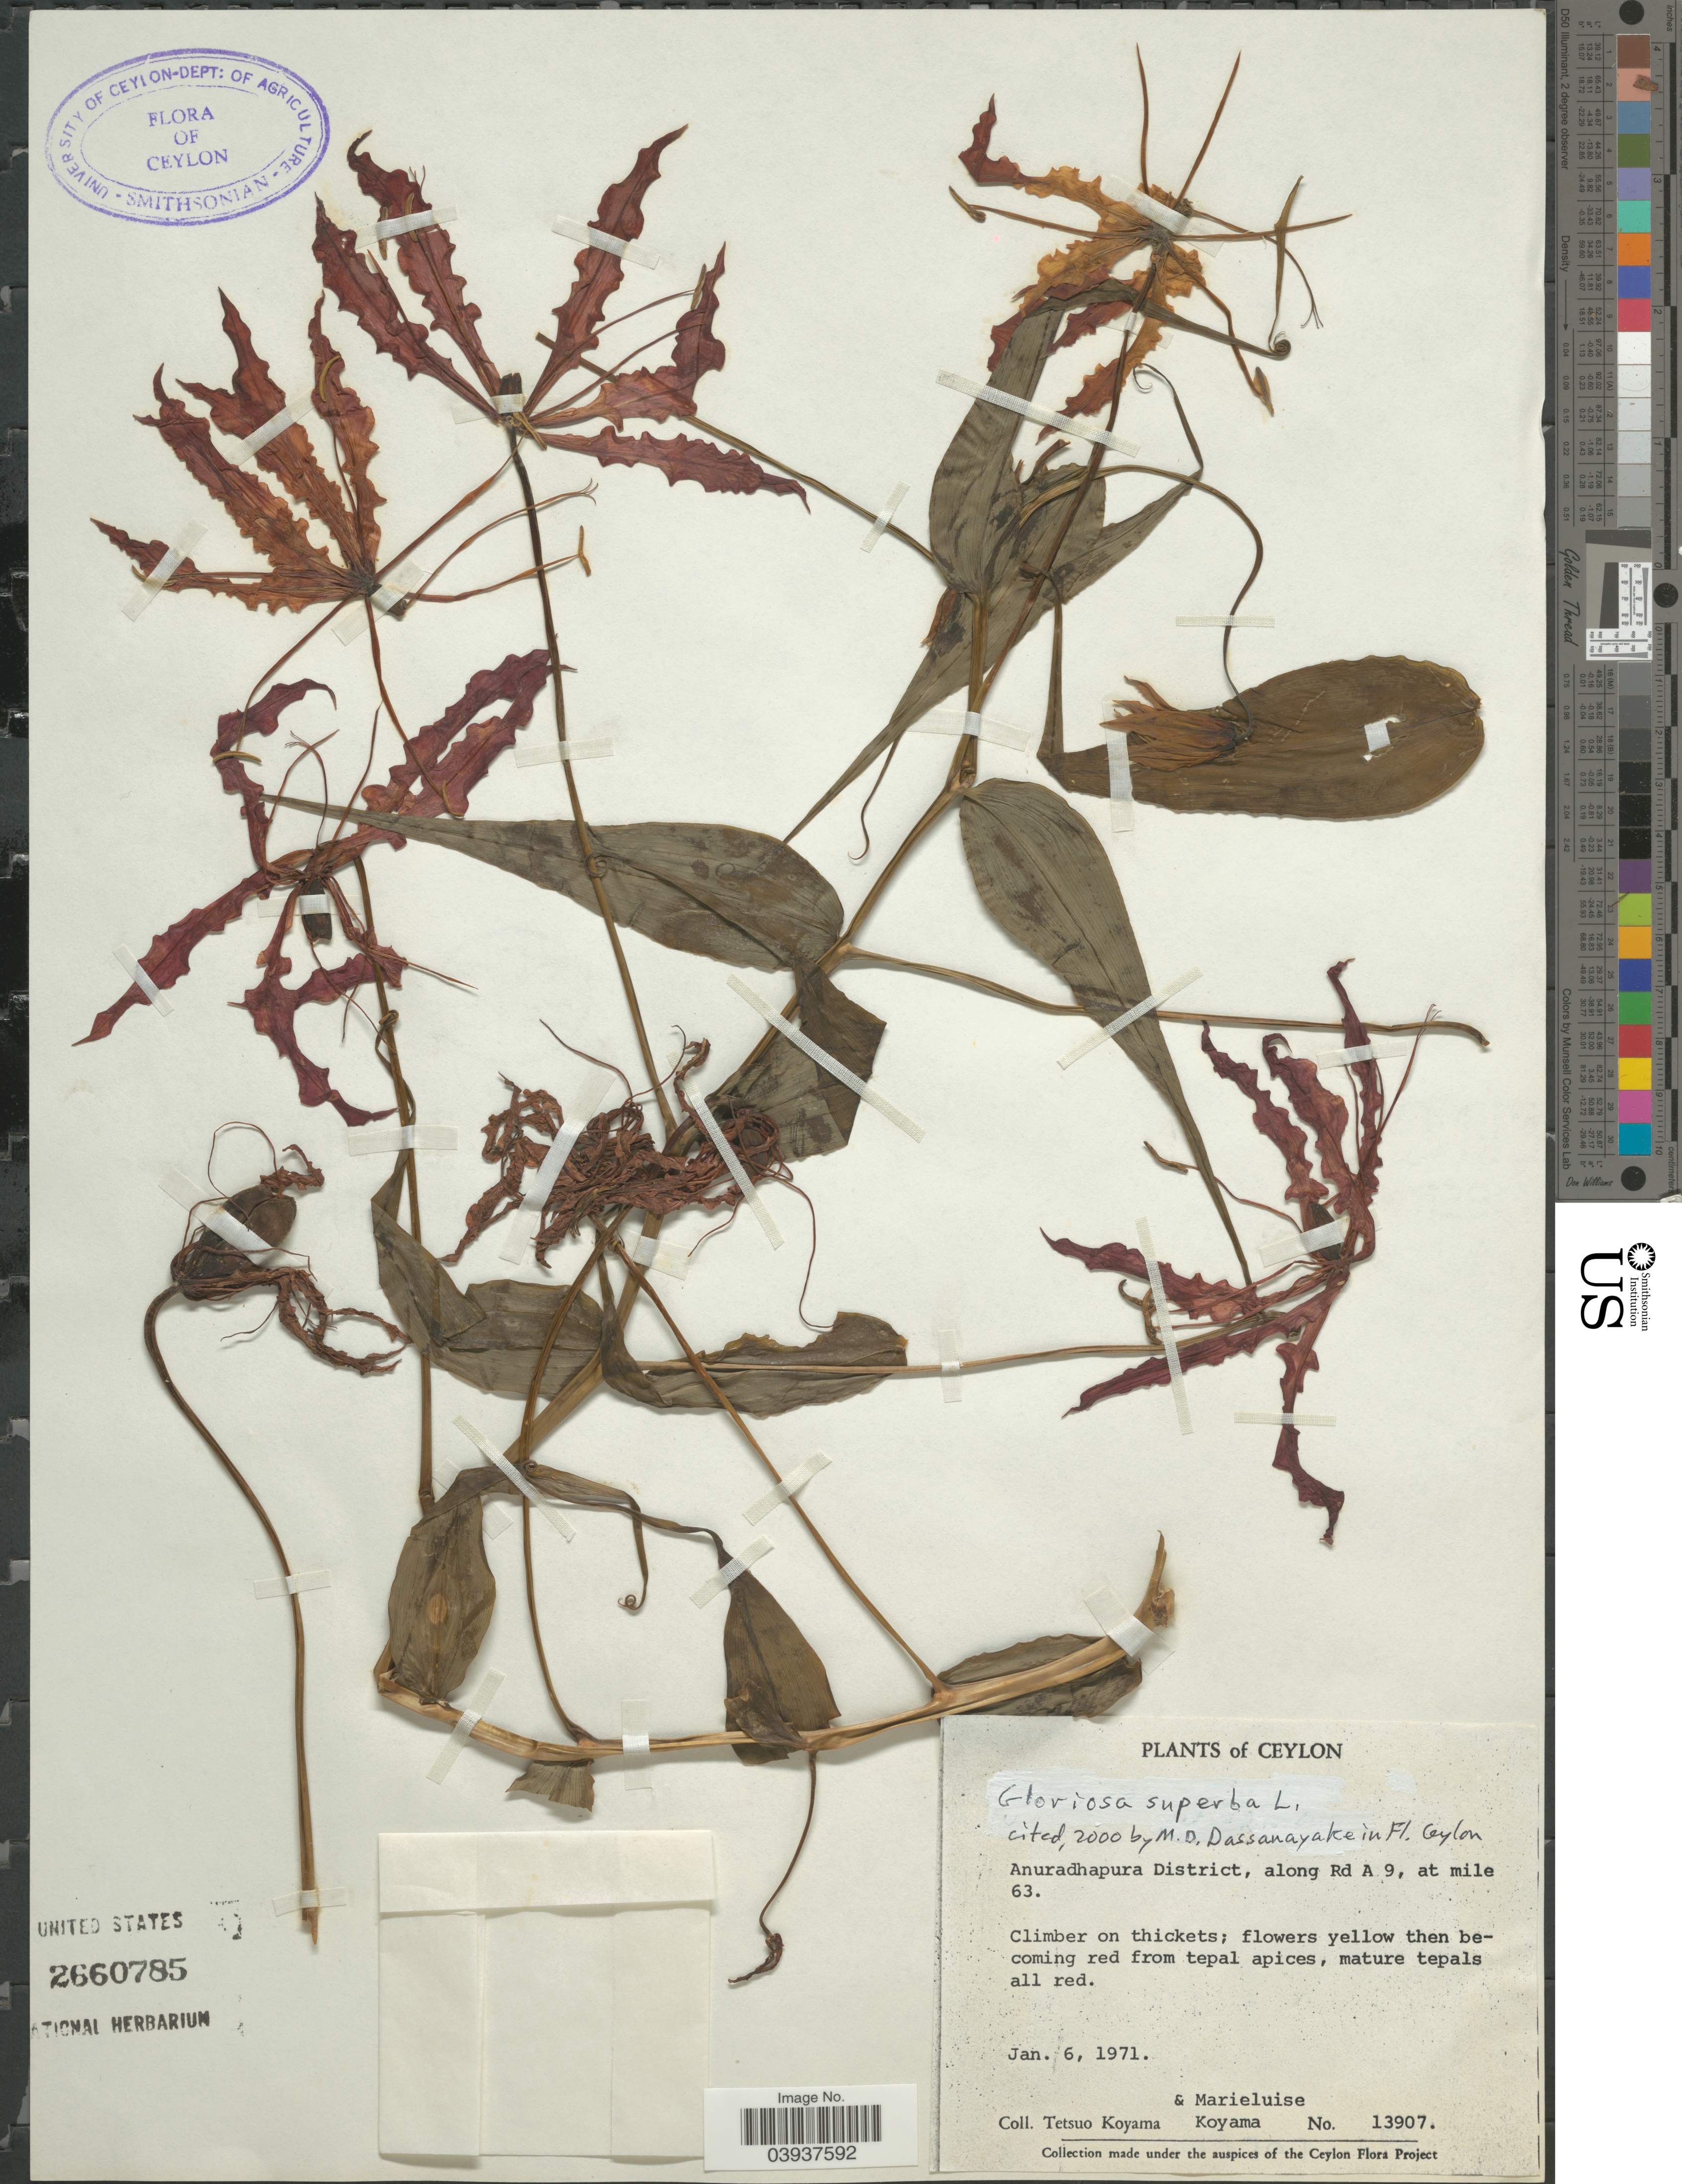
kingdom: Plantae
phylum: Tracheophyta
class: Liliopsida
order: Liliales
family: Colchicaceae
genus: Gloriosa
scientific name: Gloriosa superba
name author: L.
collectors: T. Koyama & M. Koyama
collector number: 13907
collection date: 1971-01-06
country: Sri Lanka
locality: Ceylon. Anuradhapura District, along Rd A 9, at mile 63.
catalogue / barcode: US 2660785